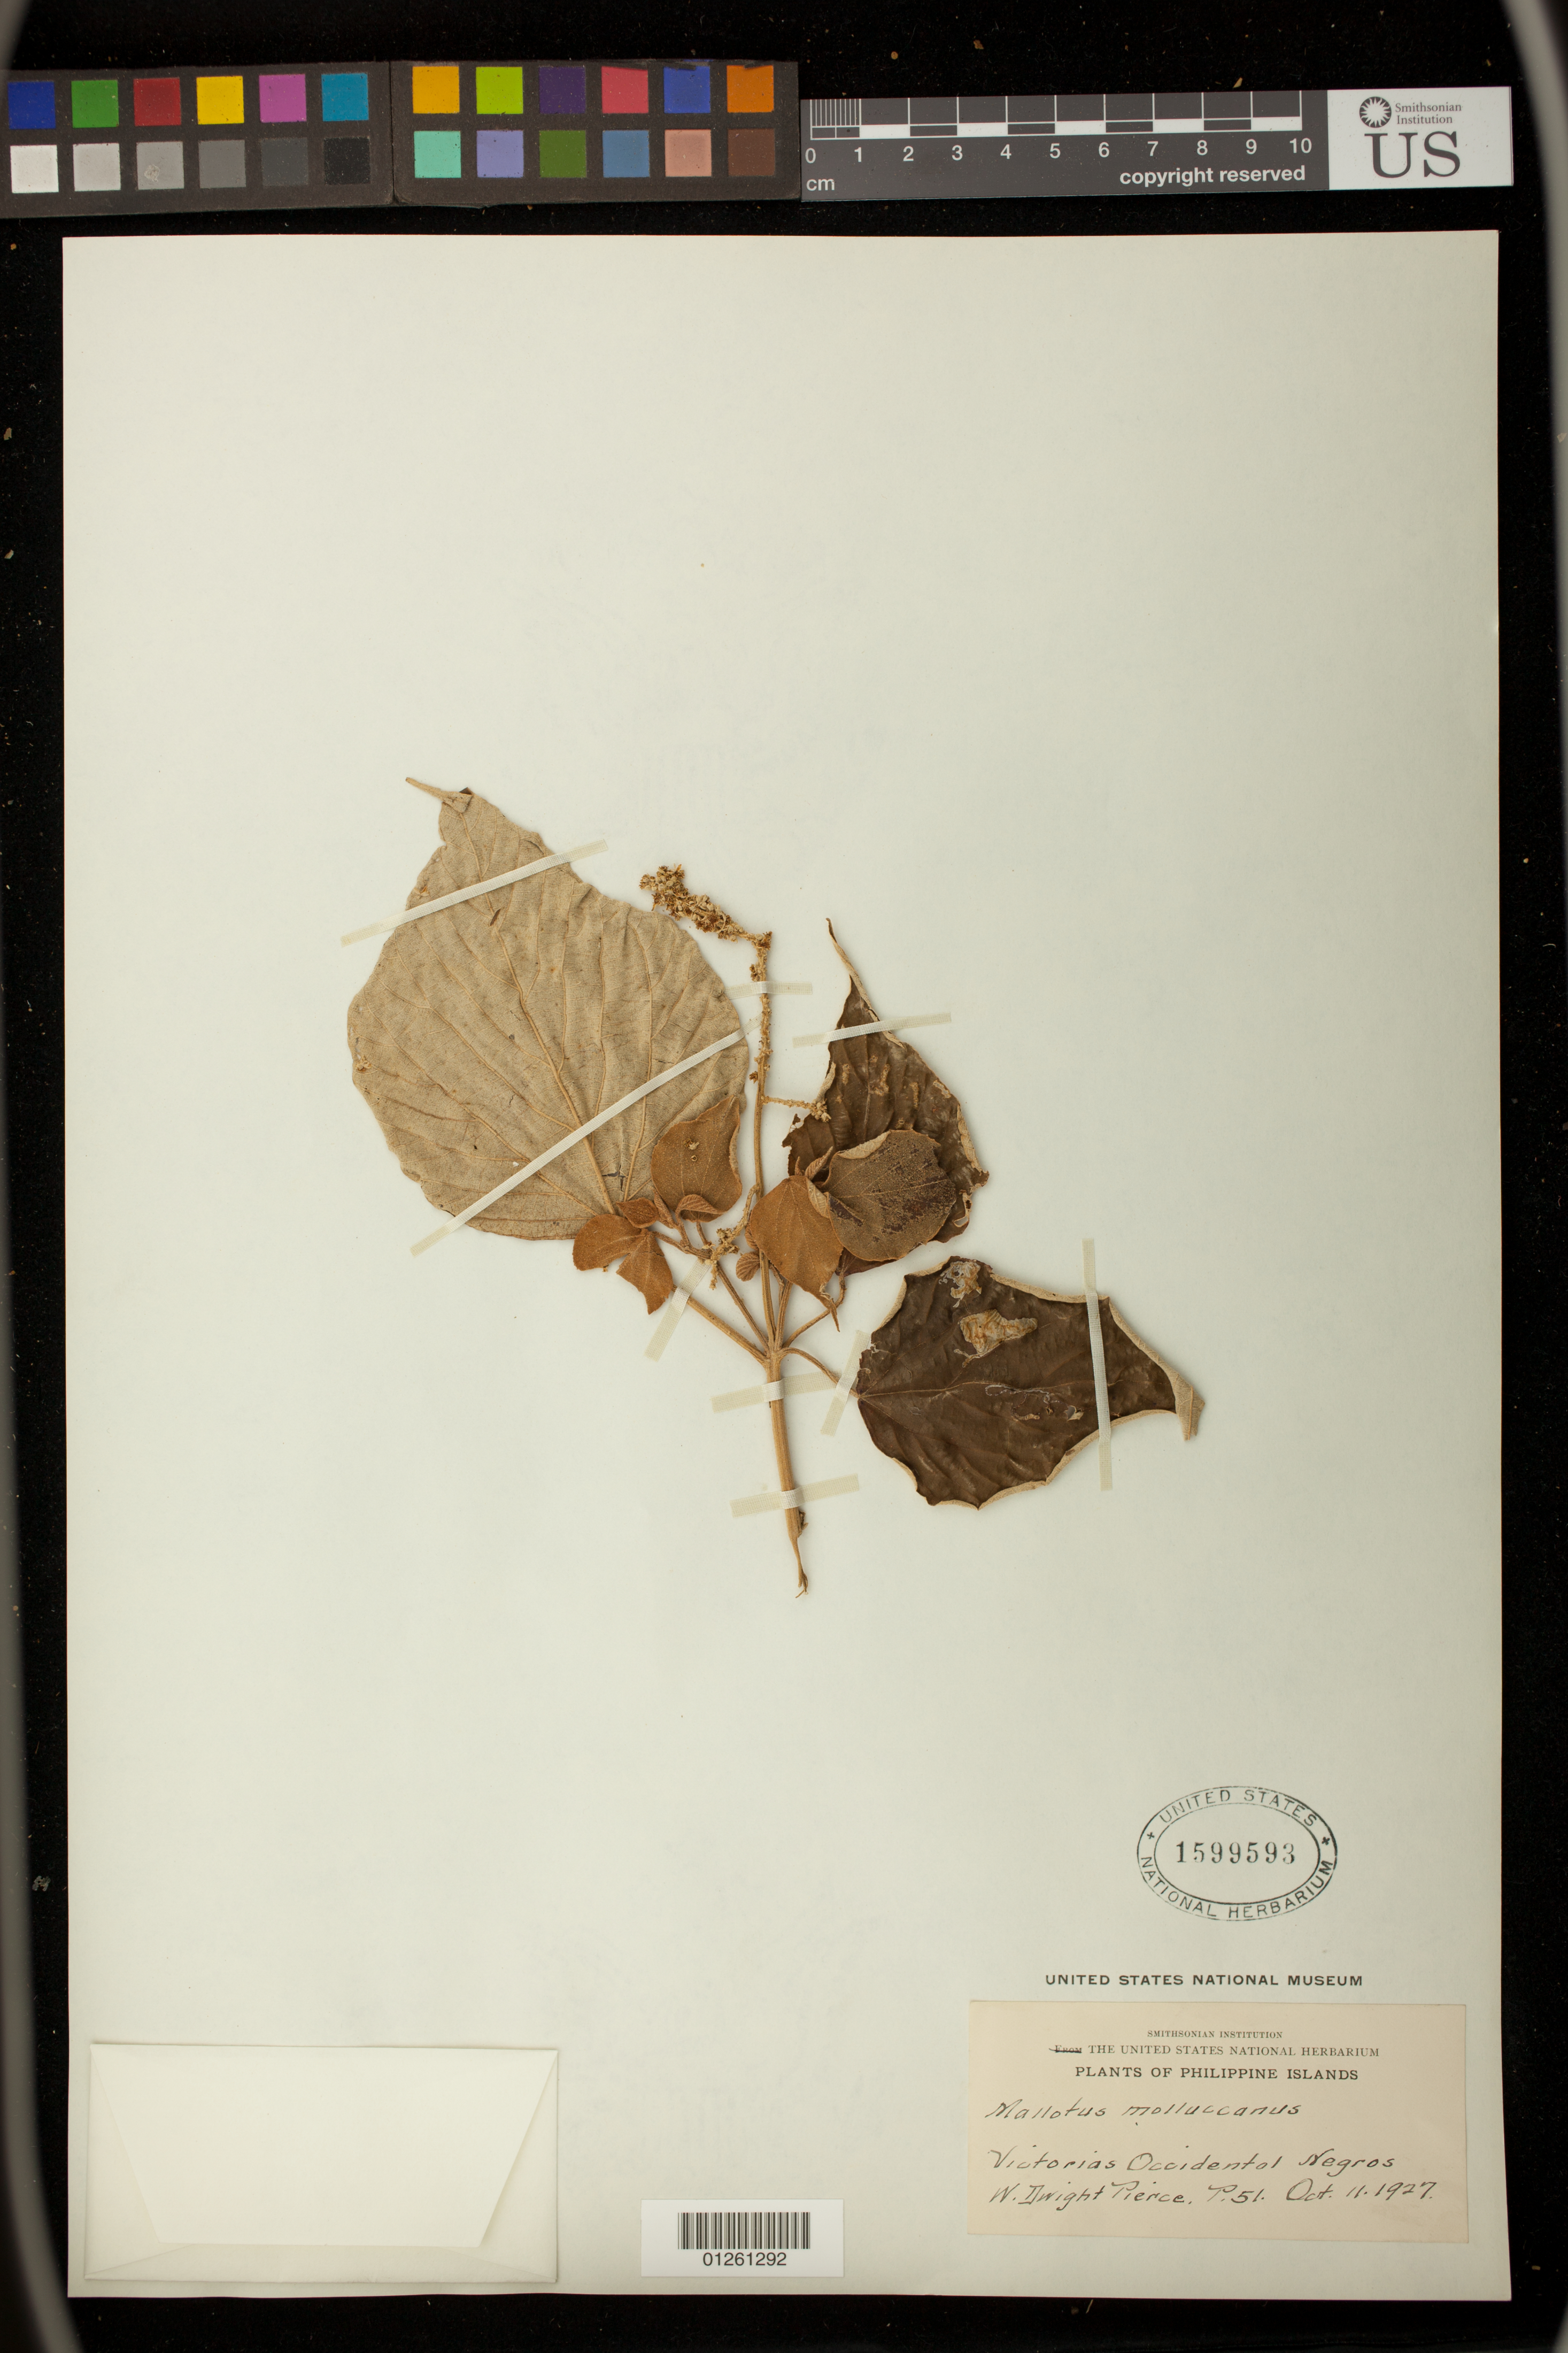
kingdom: Plantae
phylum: Tracheophyta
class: Magnoliopsida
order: Malpighiales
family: Euphorbiaceae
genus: Melanolepis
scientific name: Melanolepis multiglandulosa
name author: (Reinw. ex Blume) Rchb. f. & Zoll.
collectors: W. Pierce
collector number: P.51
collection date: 1927-10-11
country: Philippines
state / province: Western Visayas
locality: Victorias Occidental Negros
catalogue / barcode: US 1599593